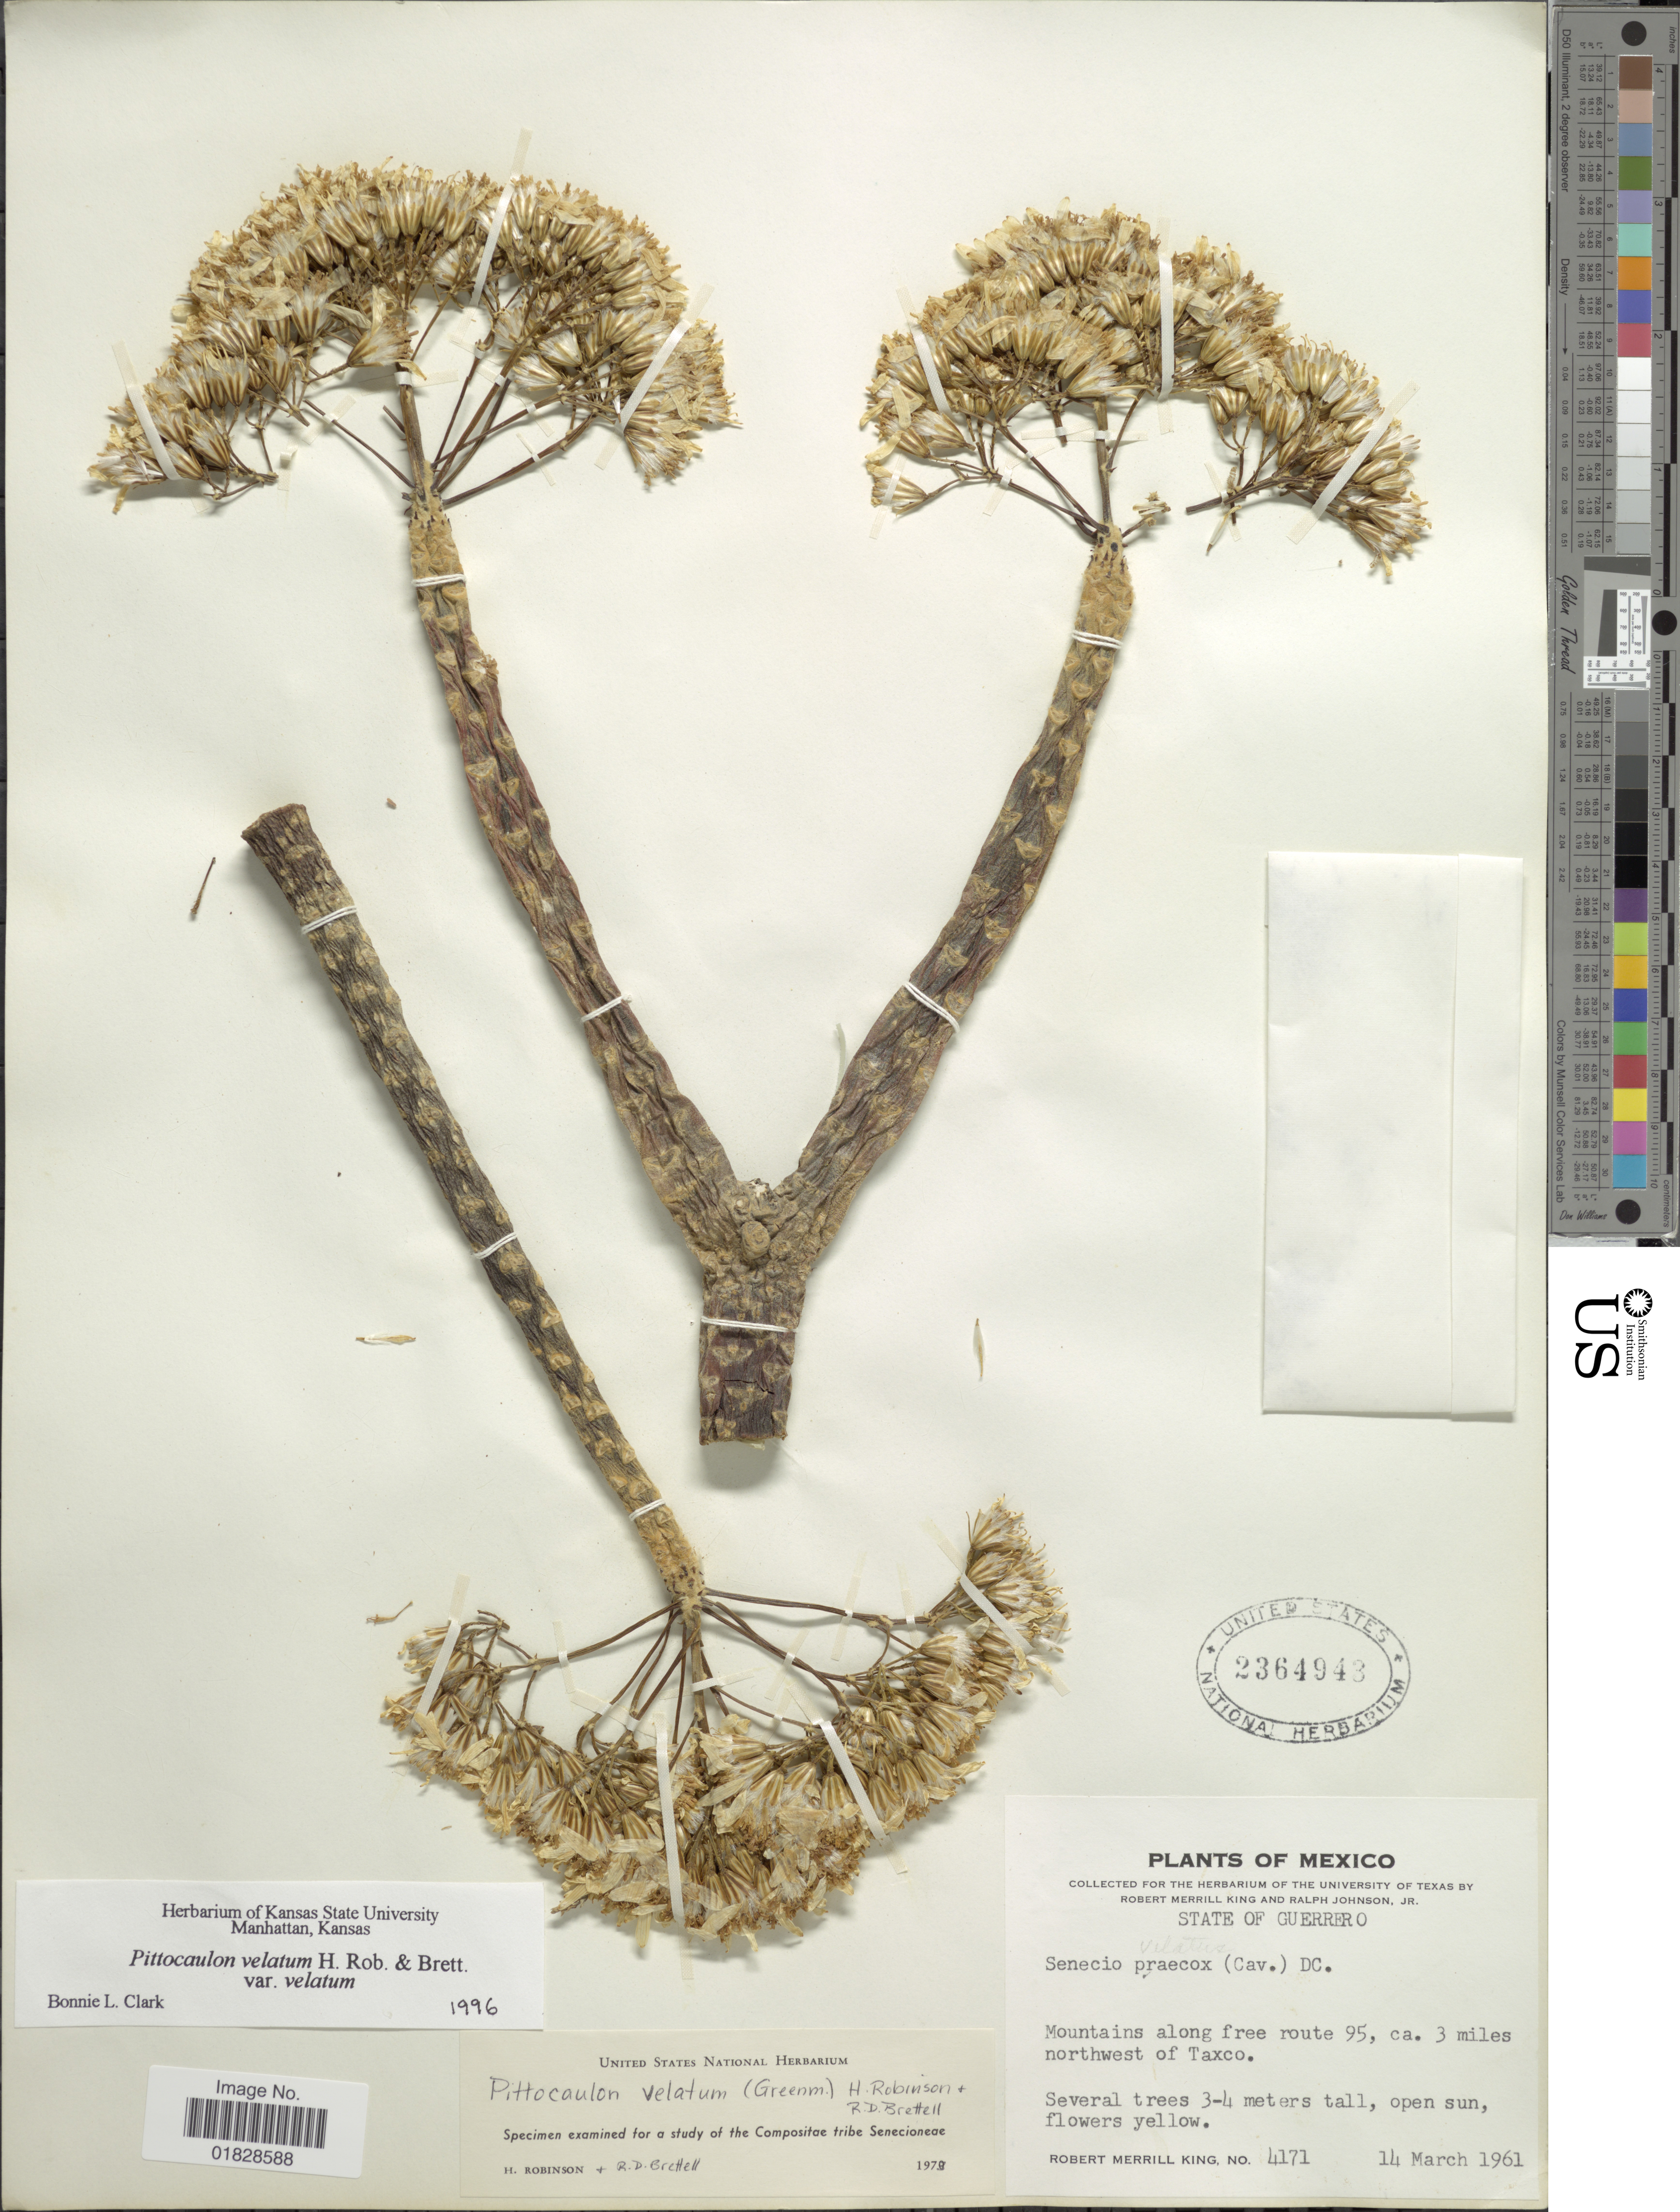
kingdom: Plantae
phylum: Tracheophyta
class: Magnoliopsida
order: Asterales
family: Asteraceae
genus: Pittocaulon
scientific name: Pittocaulon velatum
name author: (Greenm.) H. Rob. & Brettell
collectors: R. M. King & R. Johnson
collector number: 4171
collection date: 1961-03-14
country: Mexico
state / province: Guerrero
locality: State of Guerrero. Mountains along free route 95, ca. 3 miles northwest of Taxco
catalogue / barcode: US 2364943